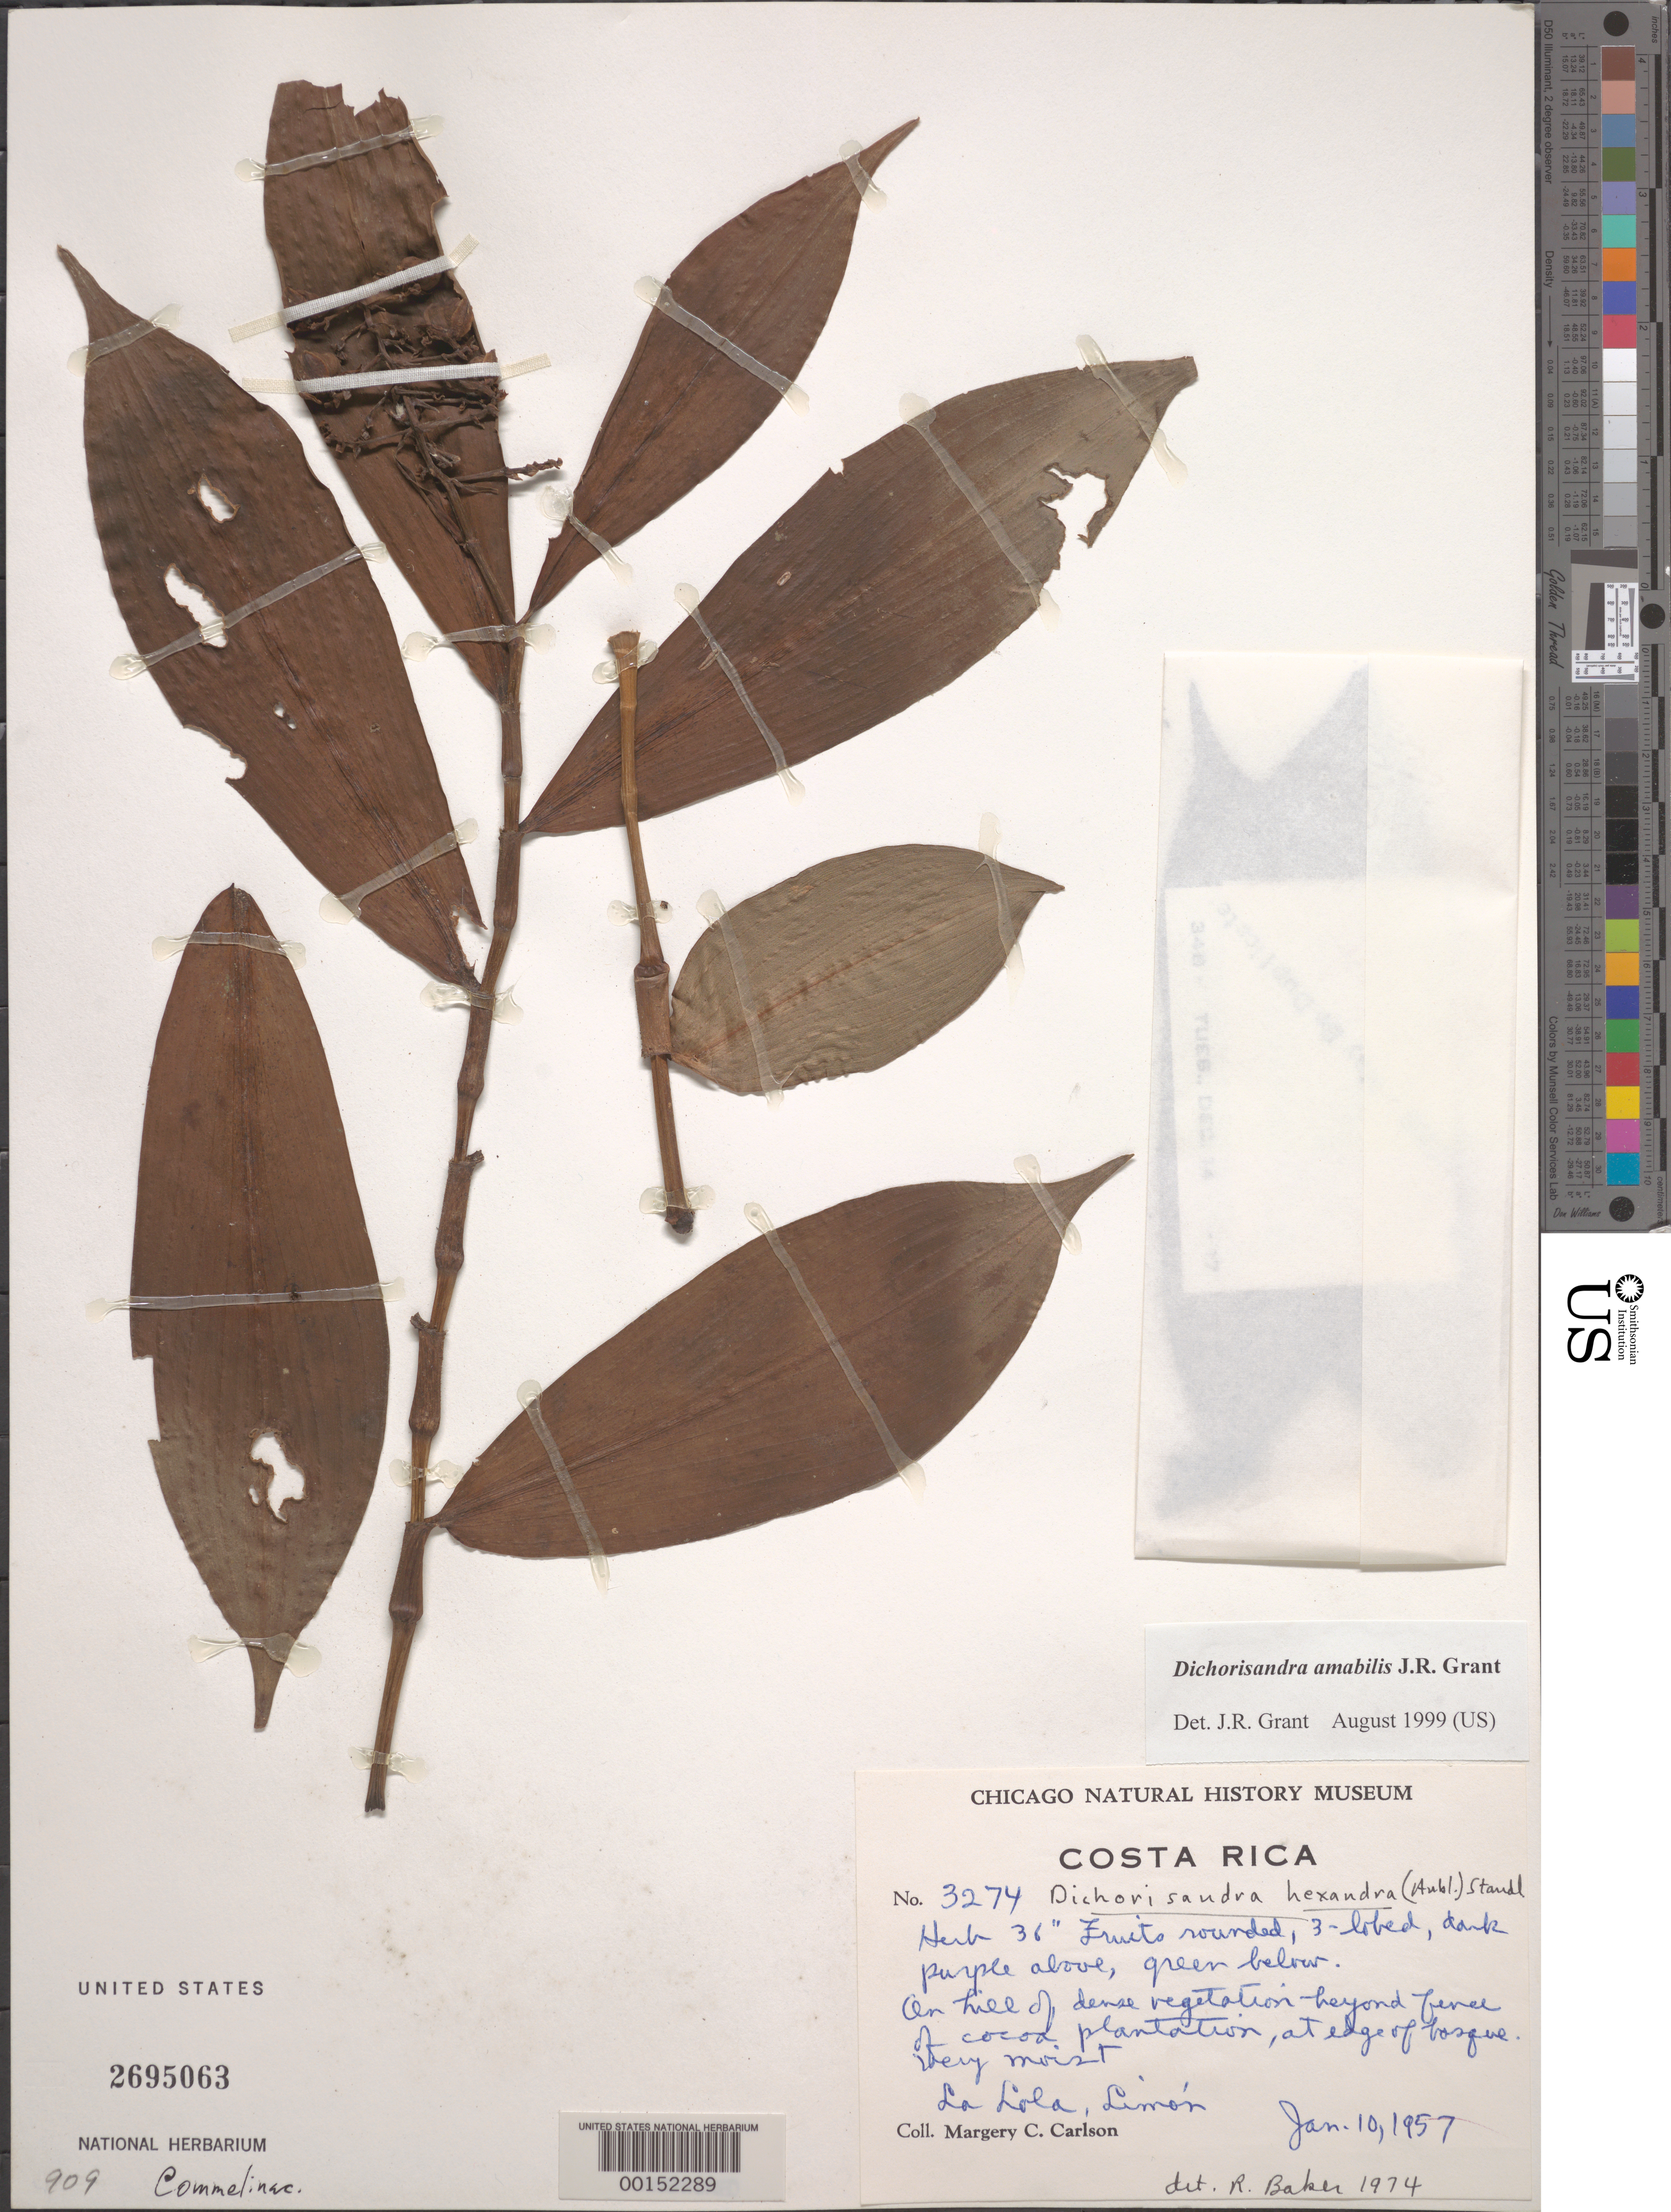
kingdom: Plantae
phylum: Tracheophyta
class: Liliopsida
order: Commelinales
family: Commelinaceae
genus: Dichorisandra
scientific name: Dichorisandra hexandra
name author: (Aubl.) Standl.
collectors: M. C. Carlson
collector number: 3274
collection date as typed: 10 Jan 1957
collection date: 1957-01-10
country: Costa Rica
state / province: Limón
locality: La lola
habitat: Moist, dense vegitation on hill; forest edge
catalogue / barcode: US 2695063